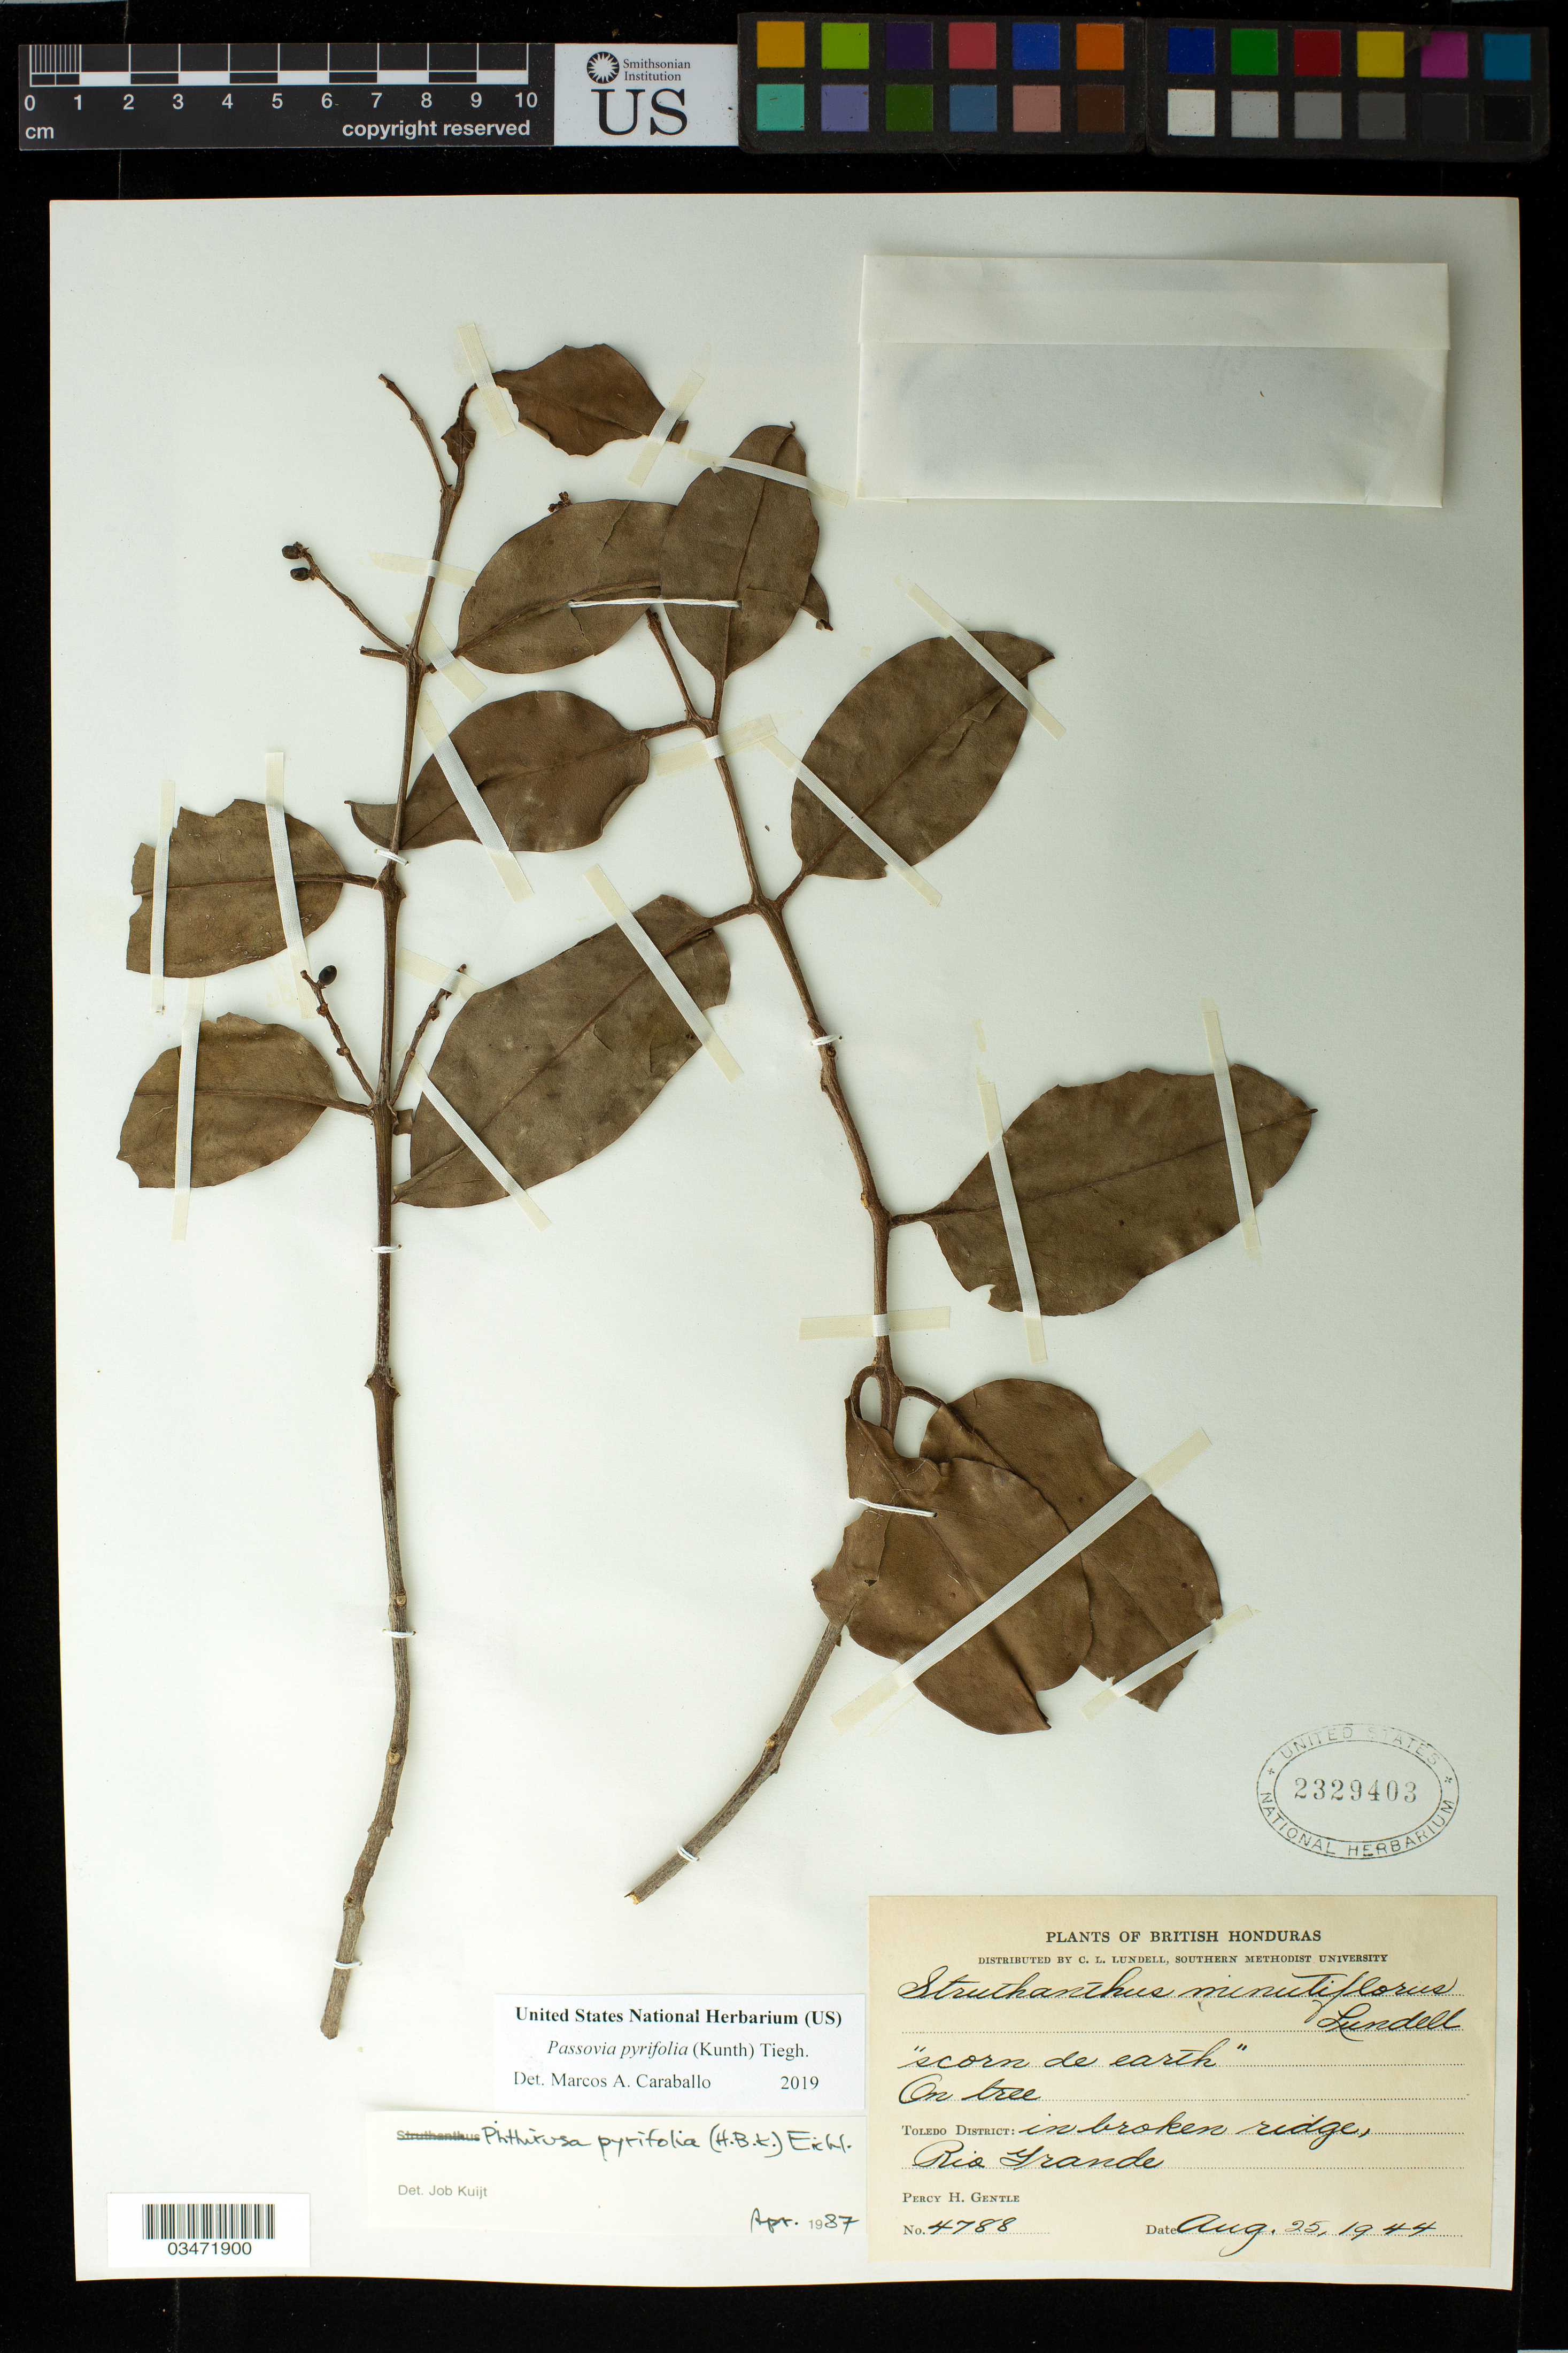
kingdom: Plantae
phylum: Tracheophyta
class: Magnoliopsida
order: Santalales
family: Loranthaceae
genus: Passovia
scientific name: Passovia pyrifolia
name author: (Kunth) Tiegh.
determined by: Caraballo-Ortiz, Marcos A., (MISS), University of Mississippi (UNITED STATES)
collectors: P. H. Gentle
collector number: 4788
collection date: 1944-08-25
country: Belize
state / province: Toledo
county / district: Toledo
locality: Rio Grande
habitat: In broken ridge, on tree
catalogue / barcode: US 2329403